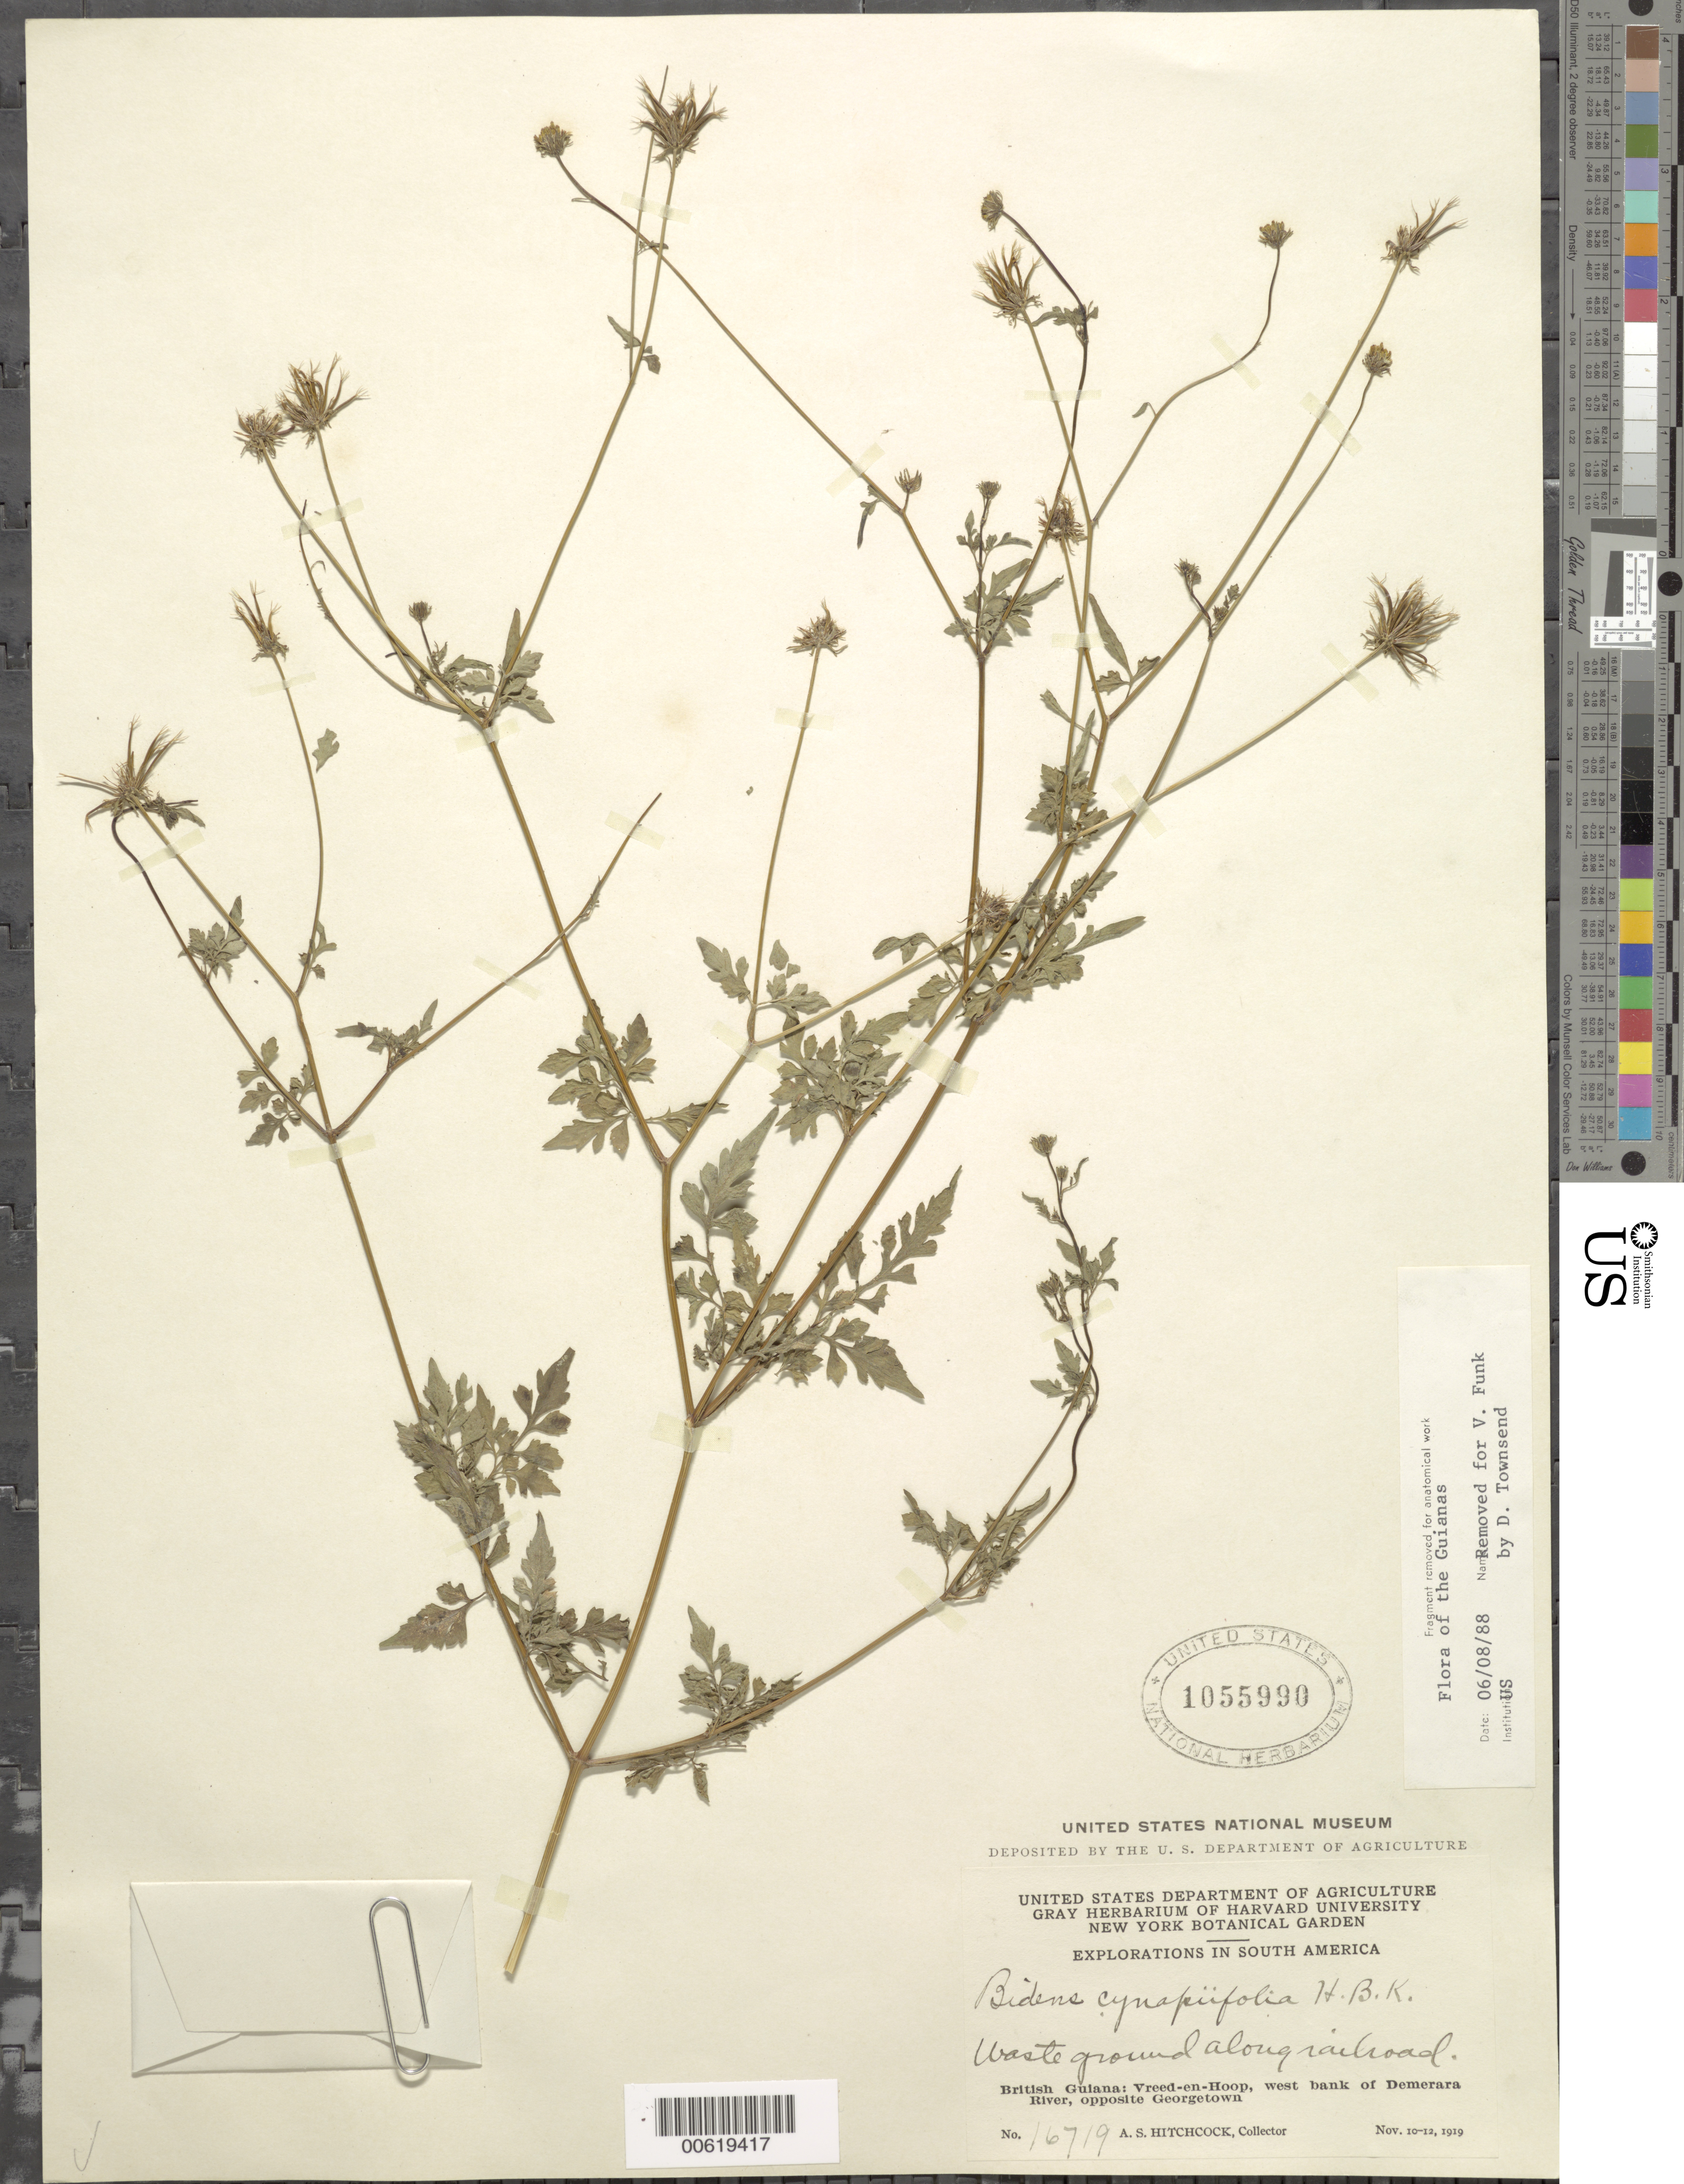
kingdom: Plantae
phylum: Tracheophyta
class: Magnoliopsida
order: Asterales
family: Asteraceae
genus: Bidens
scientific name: Bidens cynapiifolia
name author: Kunth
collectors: A. S. Hitchcock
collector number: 16719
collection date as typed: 10-Nov-19 to 12-Nov-19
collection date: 1919-11-10/1919-11-12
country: Guyana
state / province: Essequibo Isl-W. Demerara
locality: Vreed-en-Hoop, W bank of Demerara R., opposite Georgetown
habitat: Waste ground along track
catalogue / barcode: US 1055990